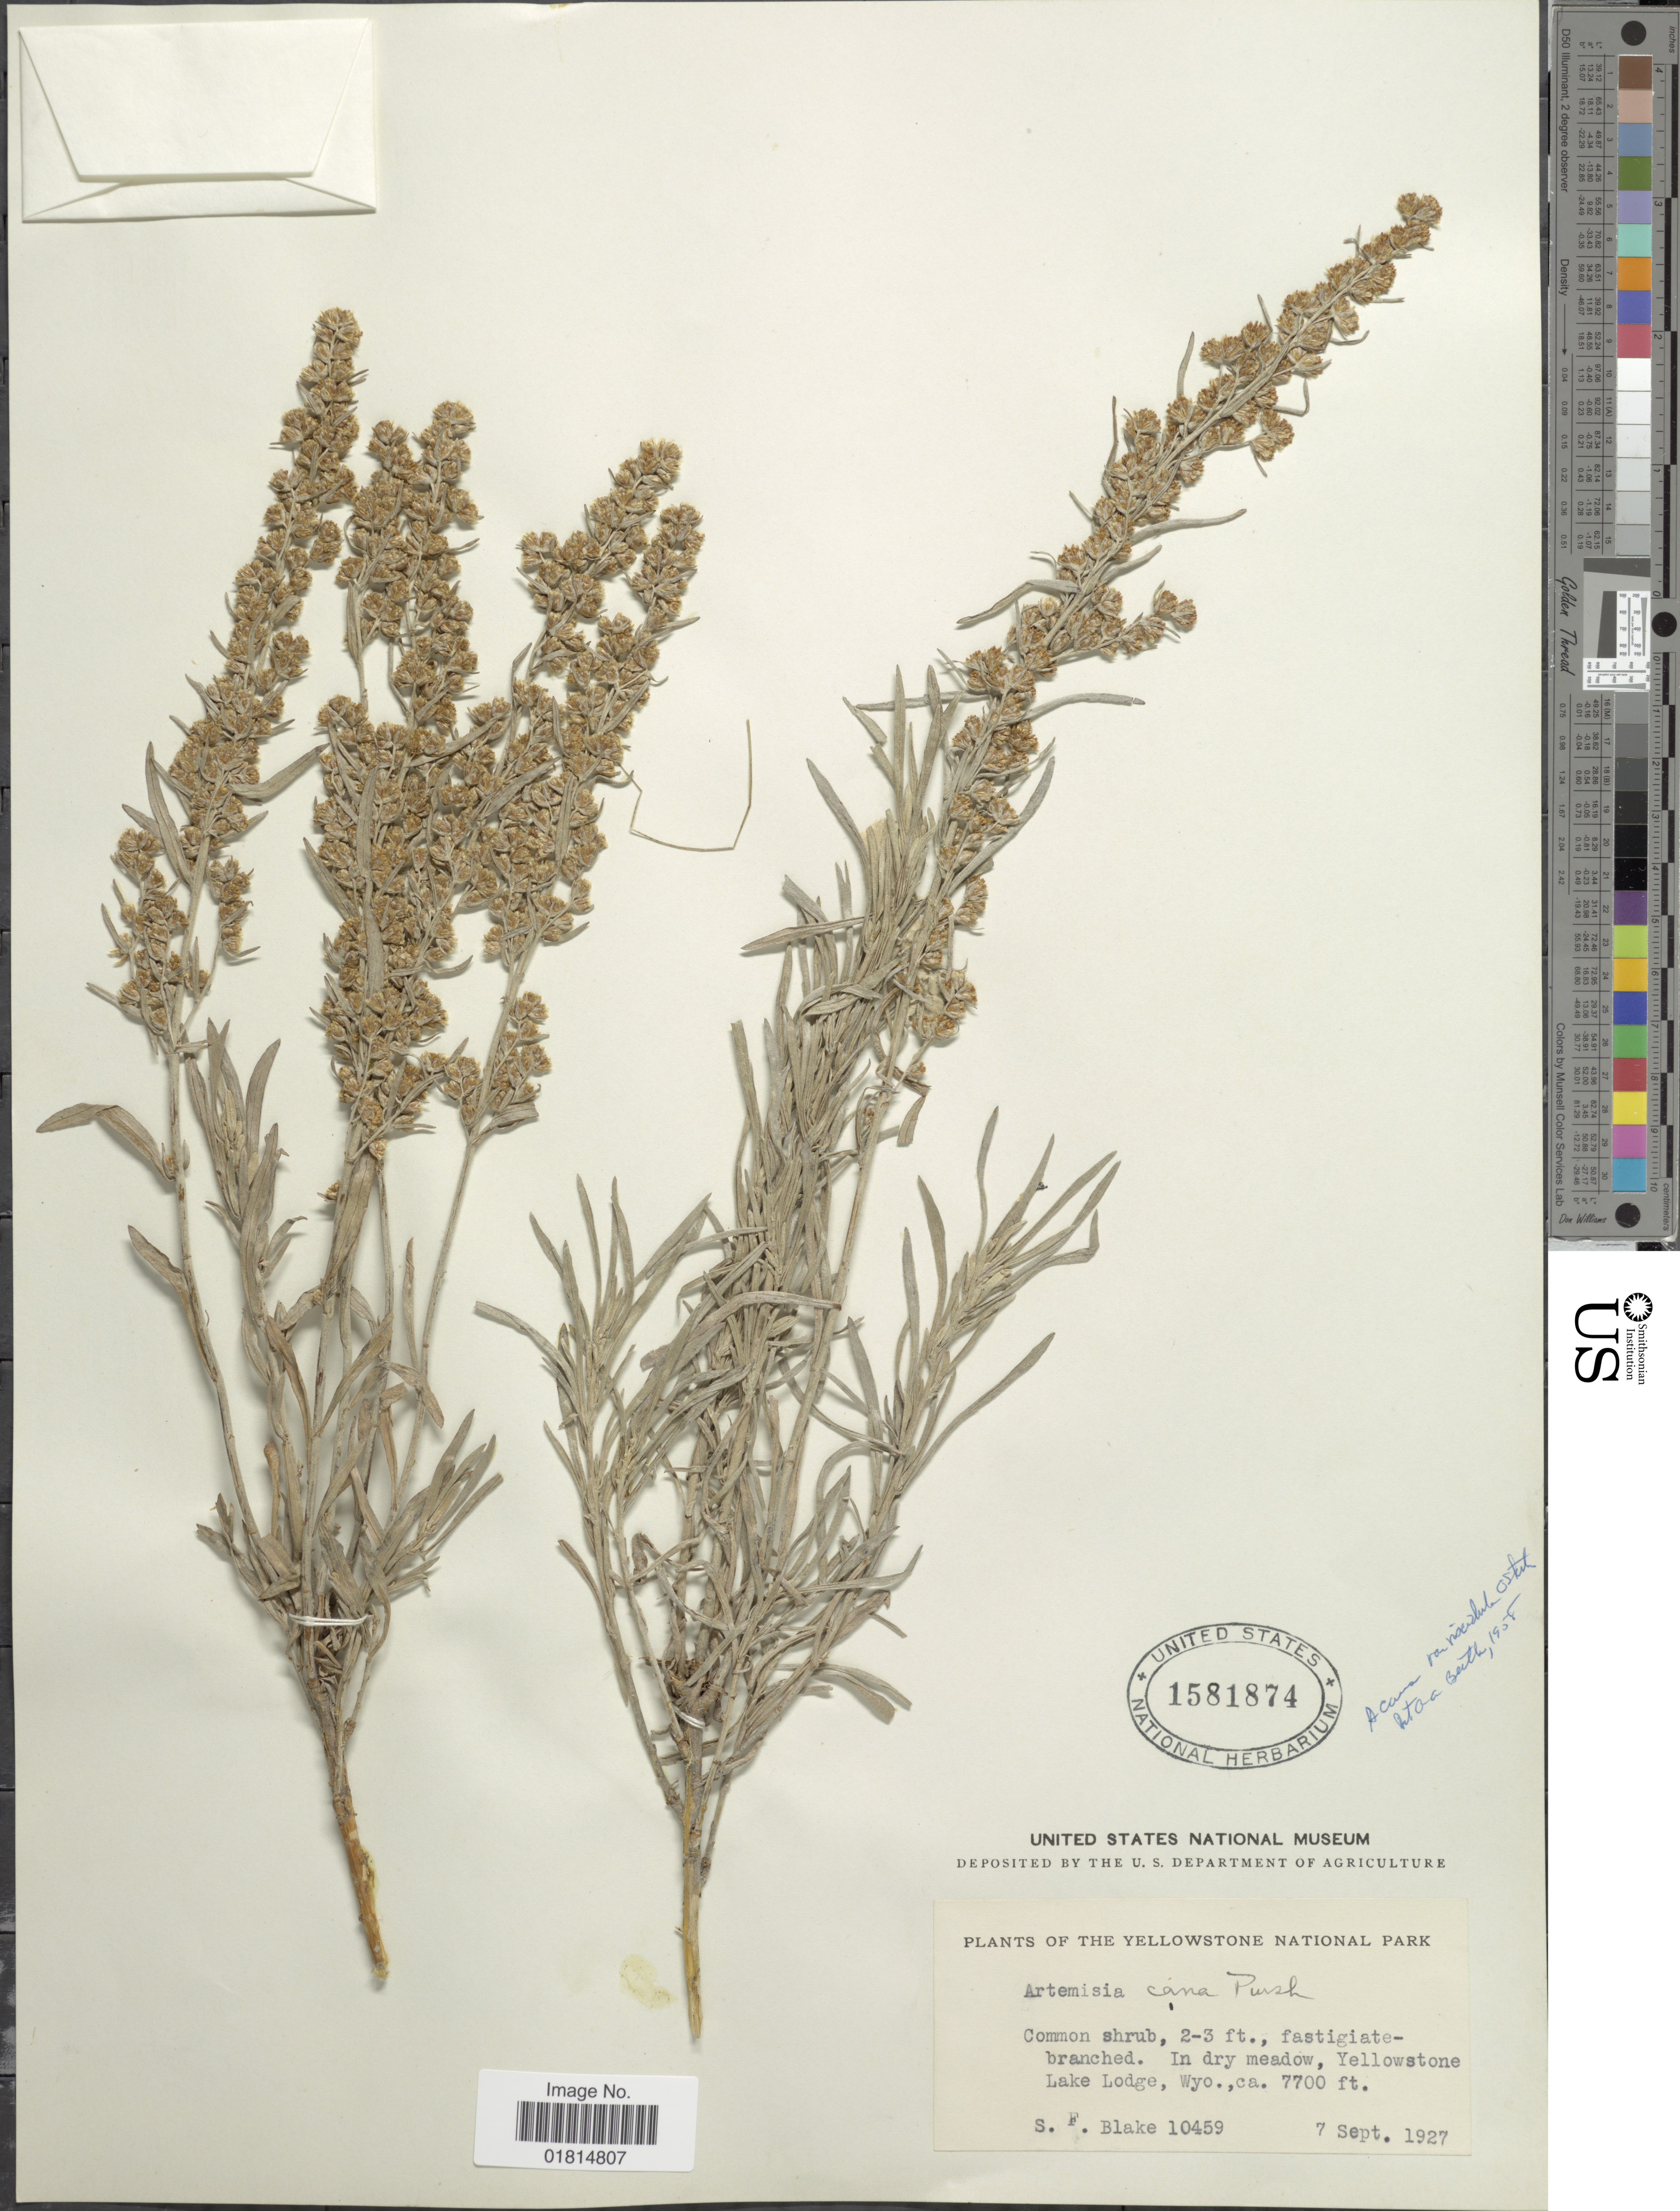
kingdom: Plantae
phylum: Tracheophyta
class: Magnoliopsida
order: Asterales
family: Asteraceae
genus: Artemisia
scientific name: Artemisia cana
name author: Pursh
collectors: S. Blake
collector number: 10459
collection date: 1927-09-07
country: United States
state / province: Wyoming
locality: Yellowstone National Park. Yellowstone Lake Lodge, Wyo.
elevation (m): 2347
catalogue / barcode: US 1581874